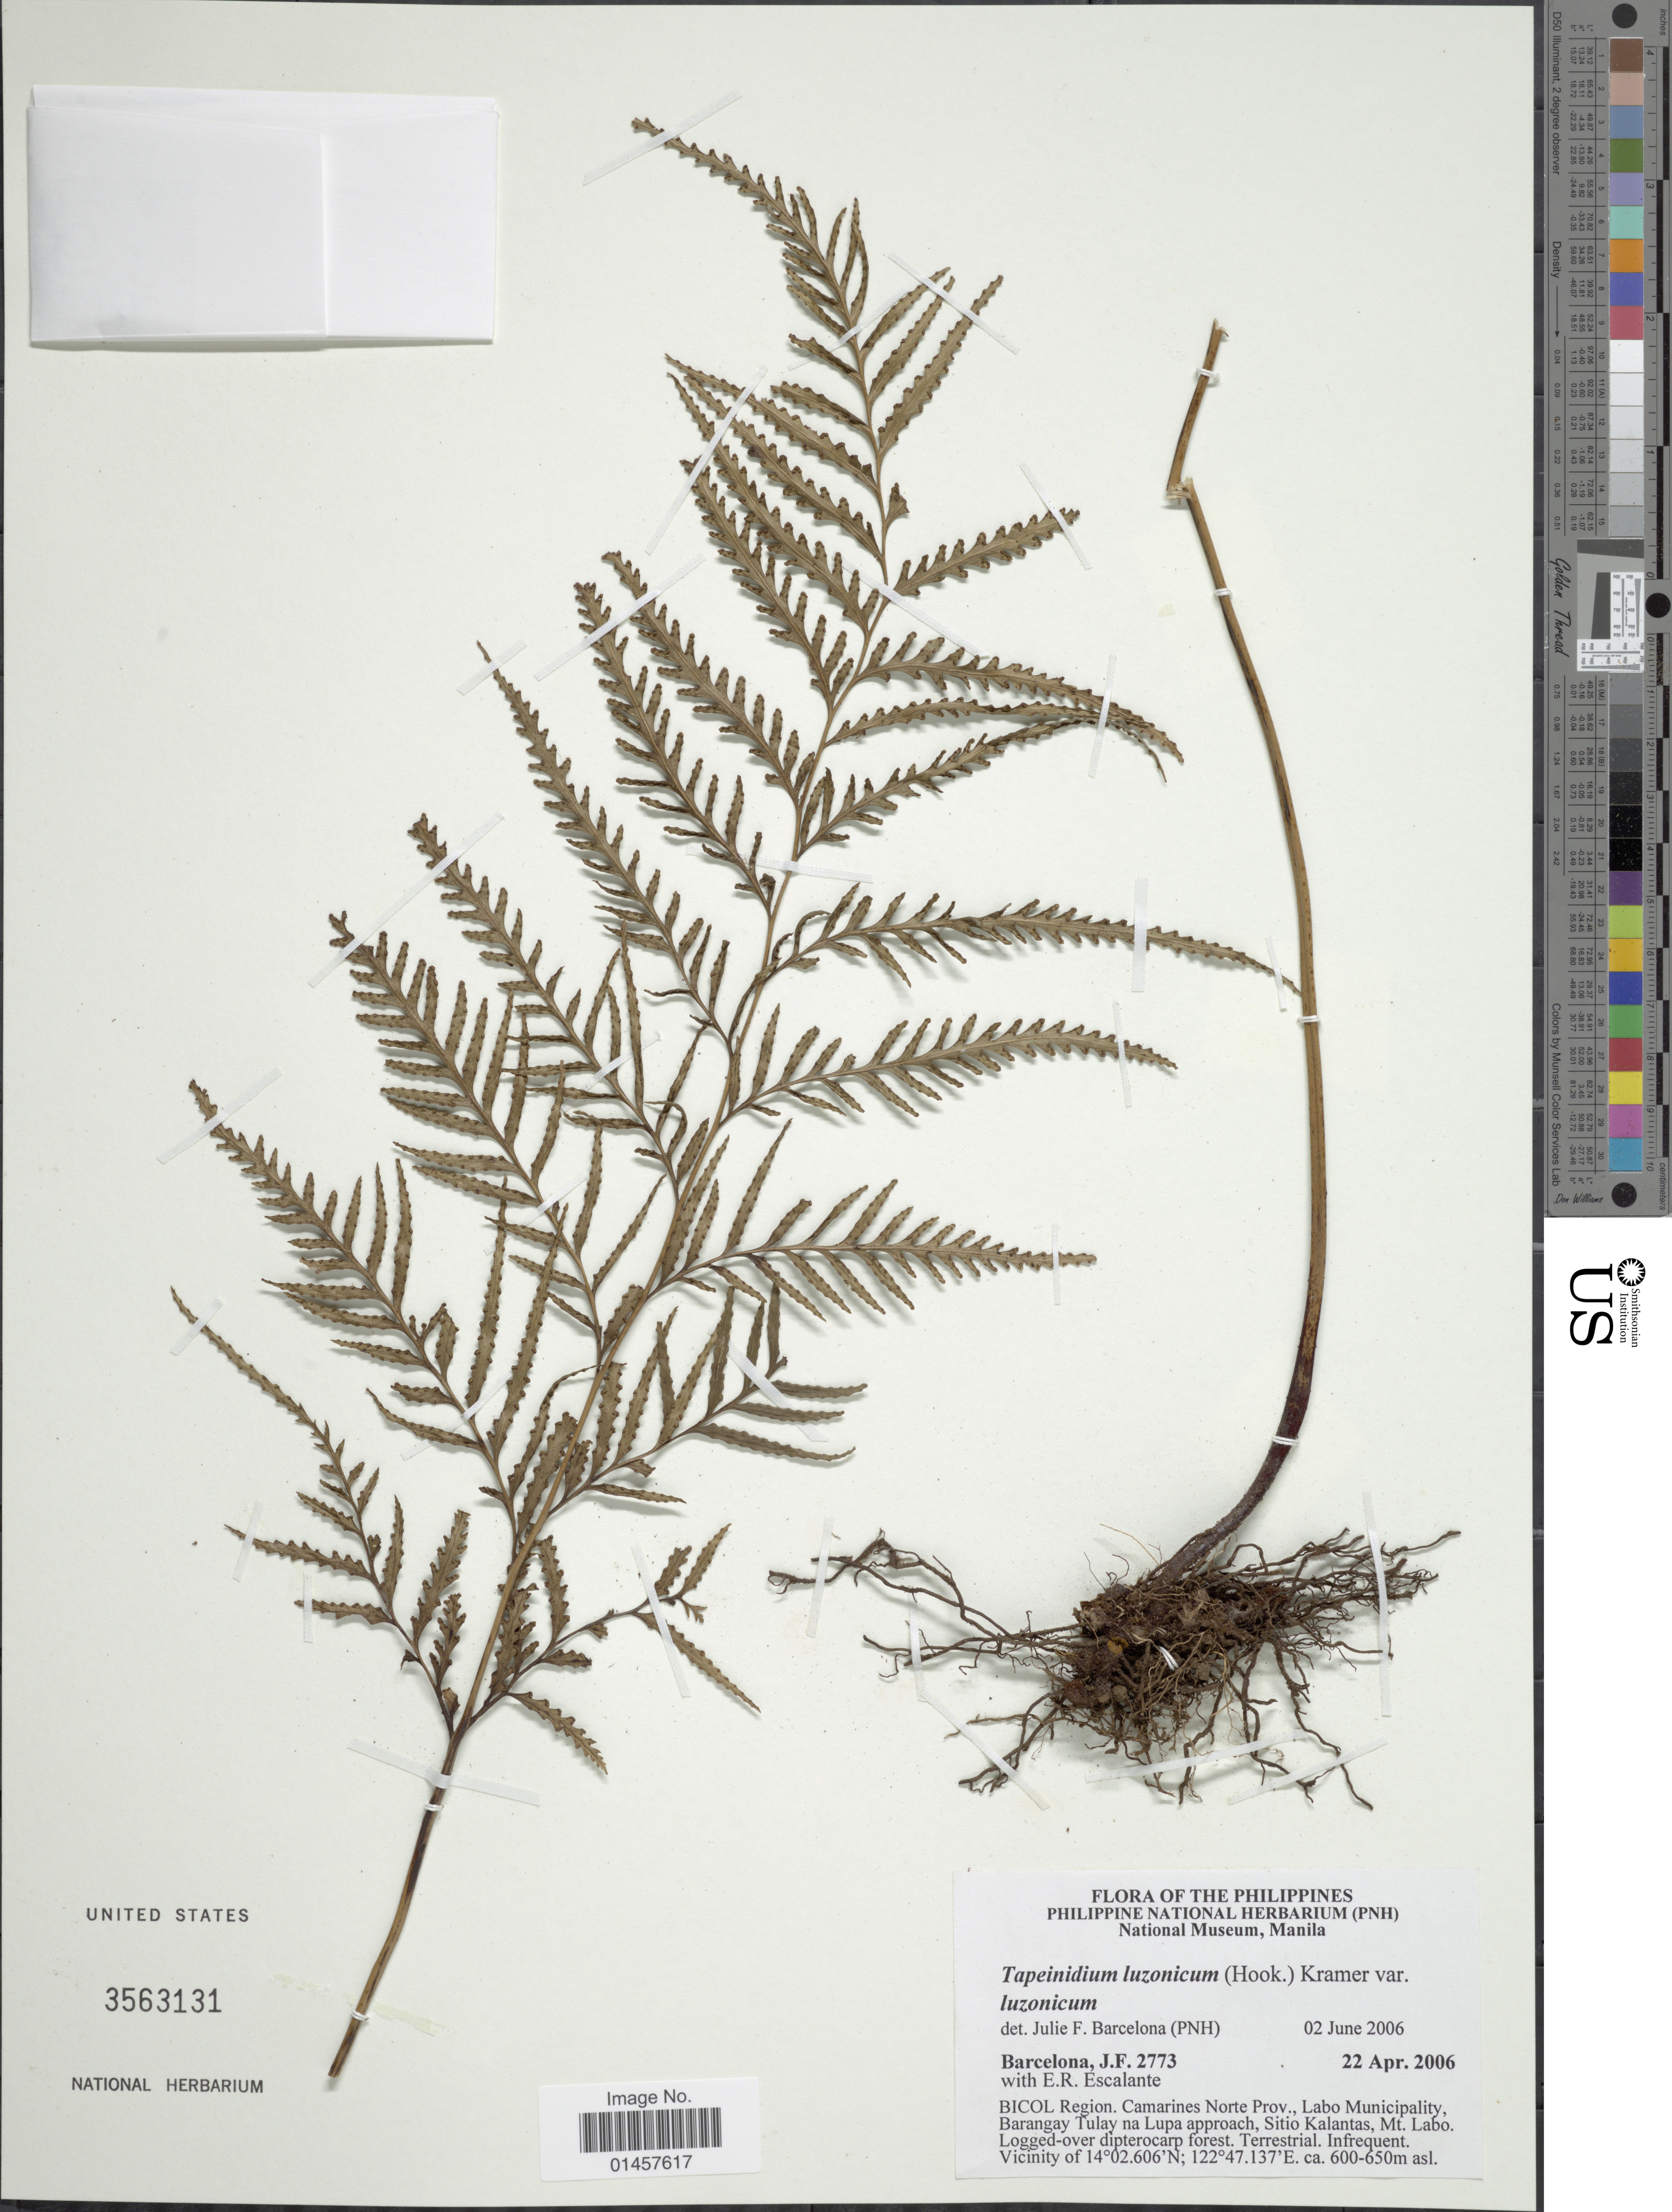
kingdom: Plantae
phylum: Tracheophyta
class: Polypodiopsida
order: Polypodiales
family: Lindsaeaceae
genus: Tapeinidium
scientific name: Tapeinidium luzonicum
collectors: J. F. Barcelona & E. Escalante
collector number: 2773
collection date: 2006-04-22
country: Philippines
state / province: Bicol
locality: Bicol Region, Camarines Norte Prov., Labo Municipality, Barangay Tulay na Lupa approach, Sitio Kalantas, Mt. Labo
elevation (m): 600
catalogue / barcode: US 3563131